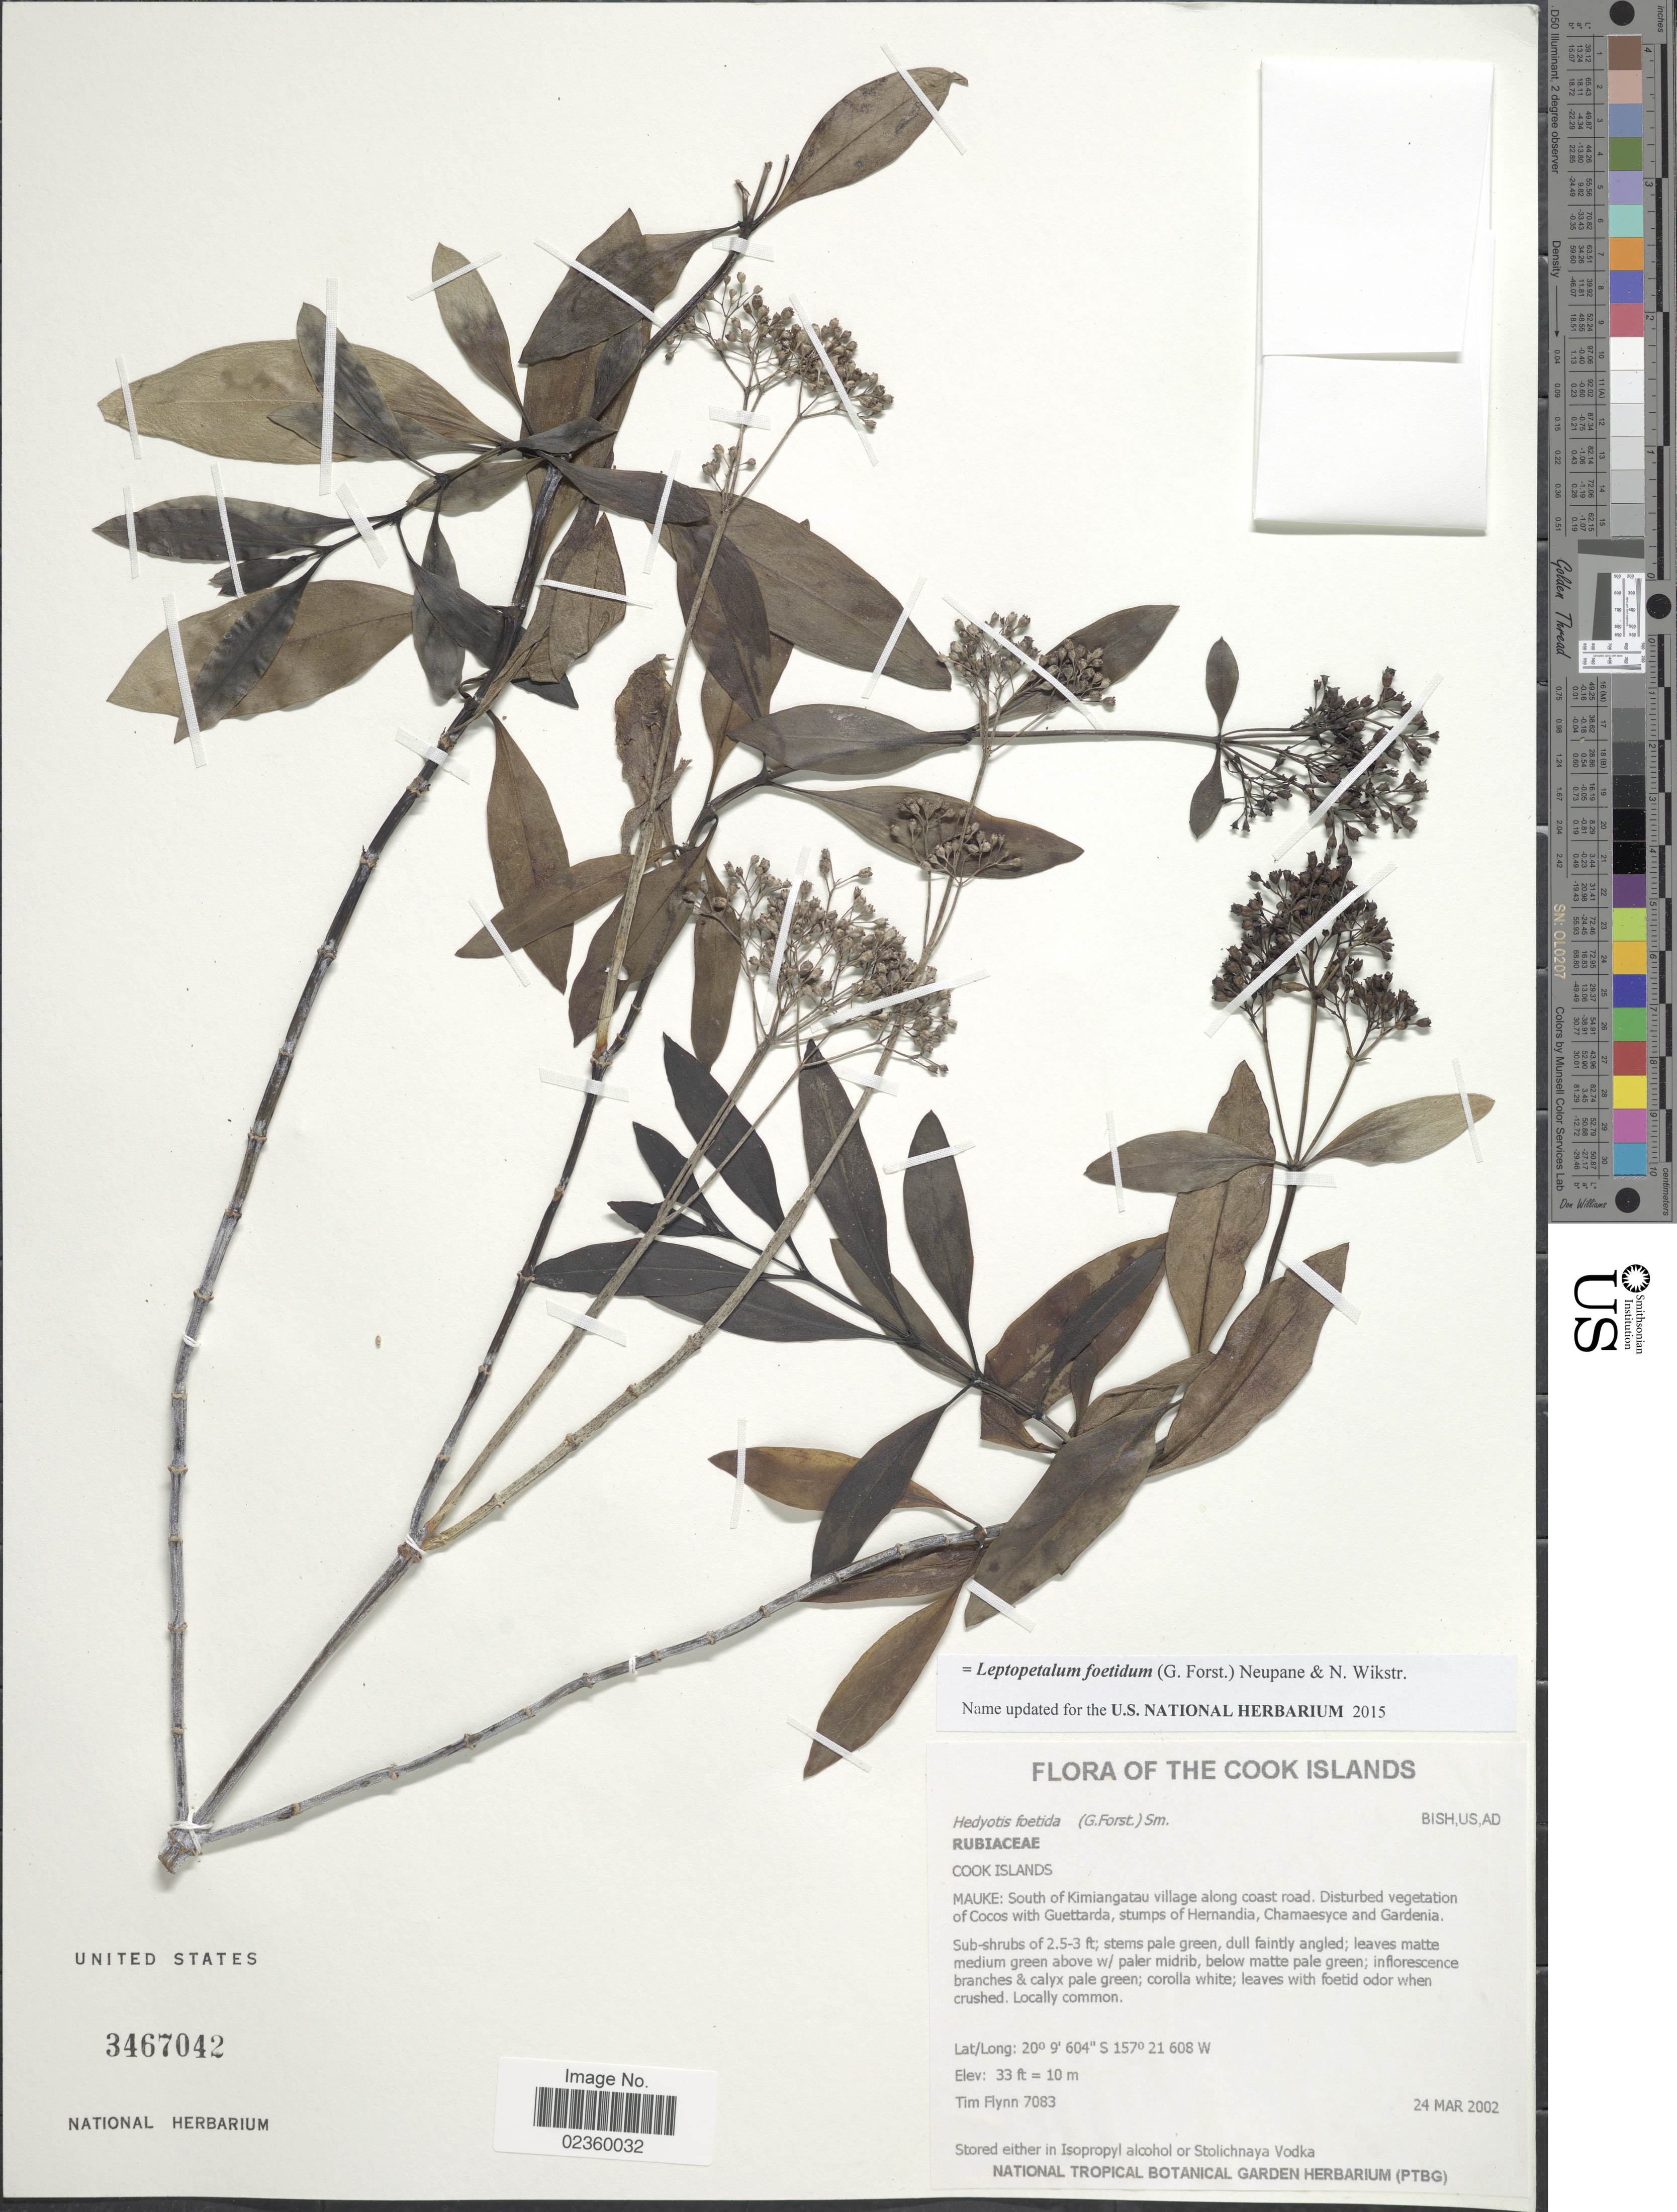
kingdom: Plantae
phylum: Tracheophyta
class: Magnoliopsida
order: Gentianales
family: Rubiaceae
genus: Leptopetalum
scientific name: Leptopetalum foetidum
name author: (G. Forst.) Neupane & N. Wikstr.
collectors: T. Flynn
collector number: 7083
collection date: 2002-03-24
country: Cook Islands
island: Mauke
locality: South of Kimiangatau village along coast road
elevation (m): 10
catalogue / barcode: US 3467042